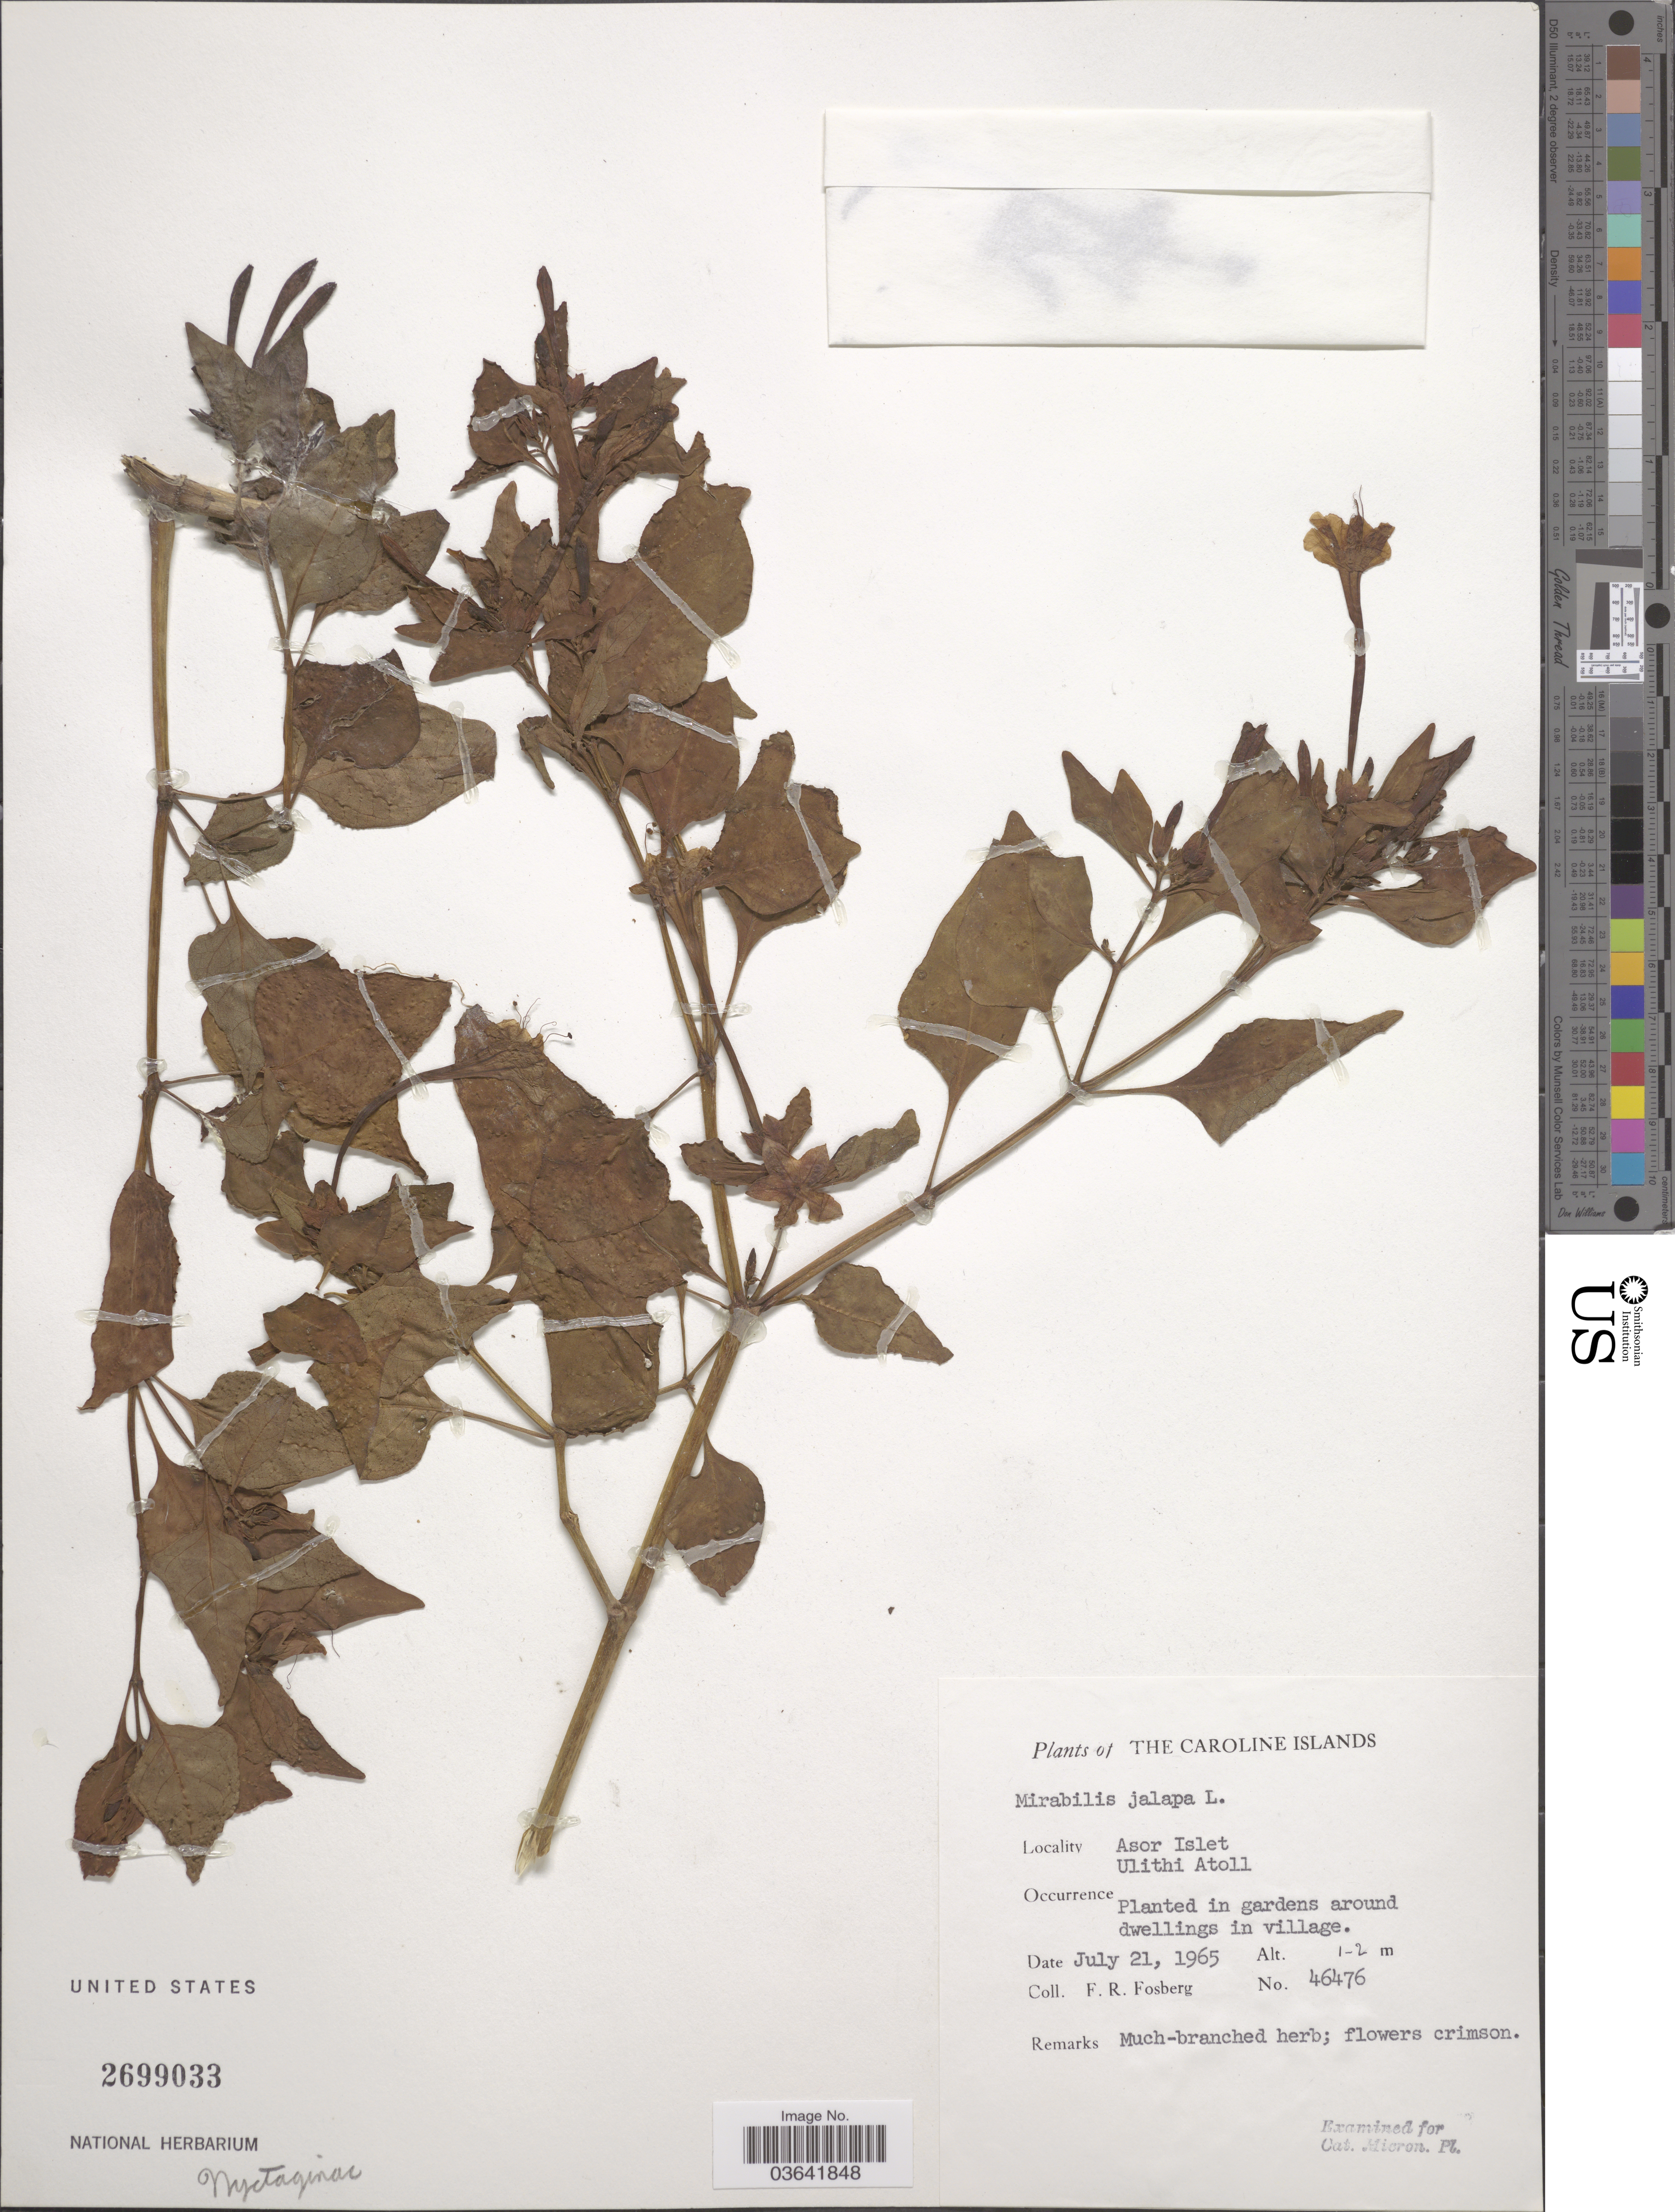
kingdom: Plantae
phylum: Tracheophyta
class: Magnoliopsida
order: Caryophyllales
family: Nyctaginaceae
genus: Mirabilis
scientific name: Mirabilis jalapa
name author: L.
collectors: F. R. Fosberg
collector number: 46476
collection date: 1965-07-21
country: Micronesia, Federated States of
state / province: Yap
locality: The Caroline Islands. Asor Islet. Ulithi Atoll.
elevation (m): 1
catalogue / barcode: US 2699033